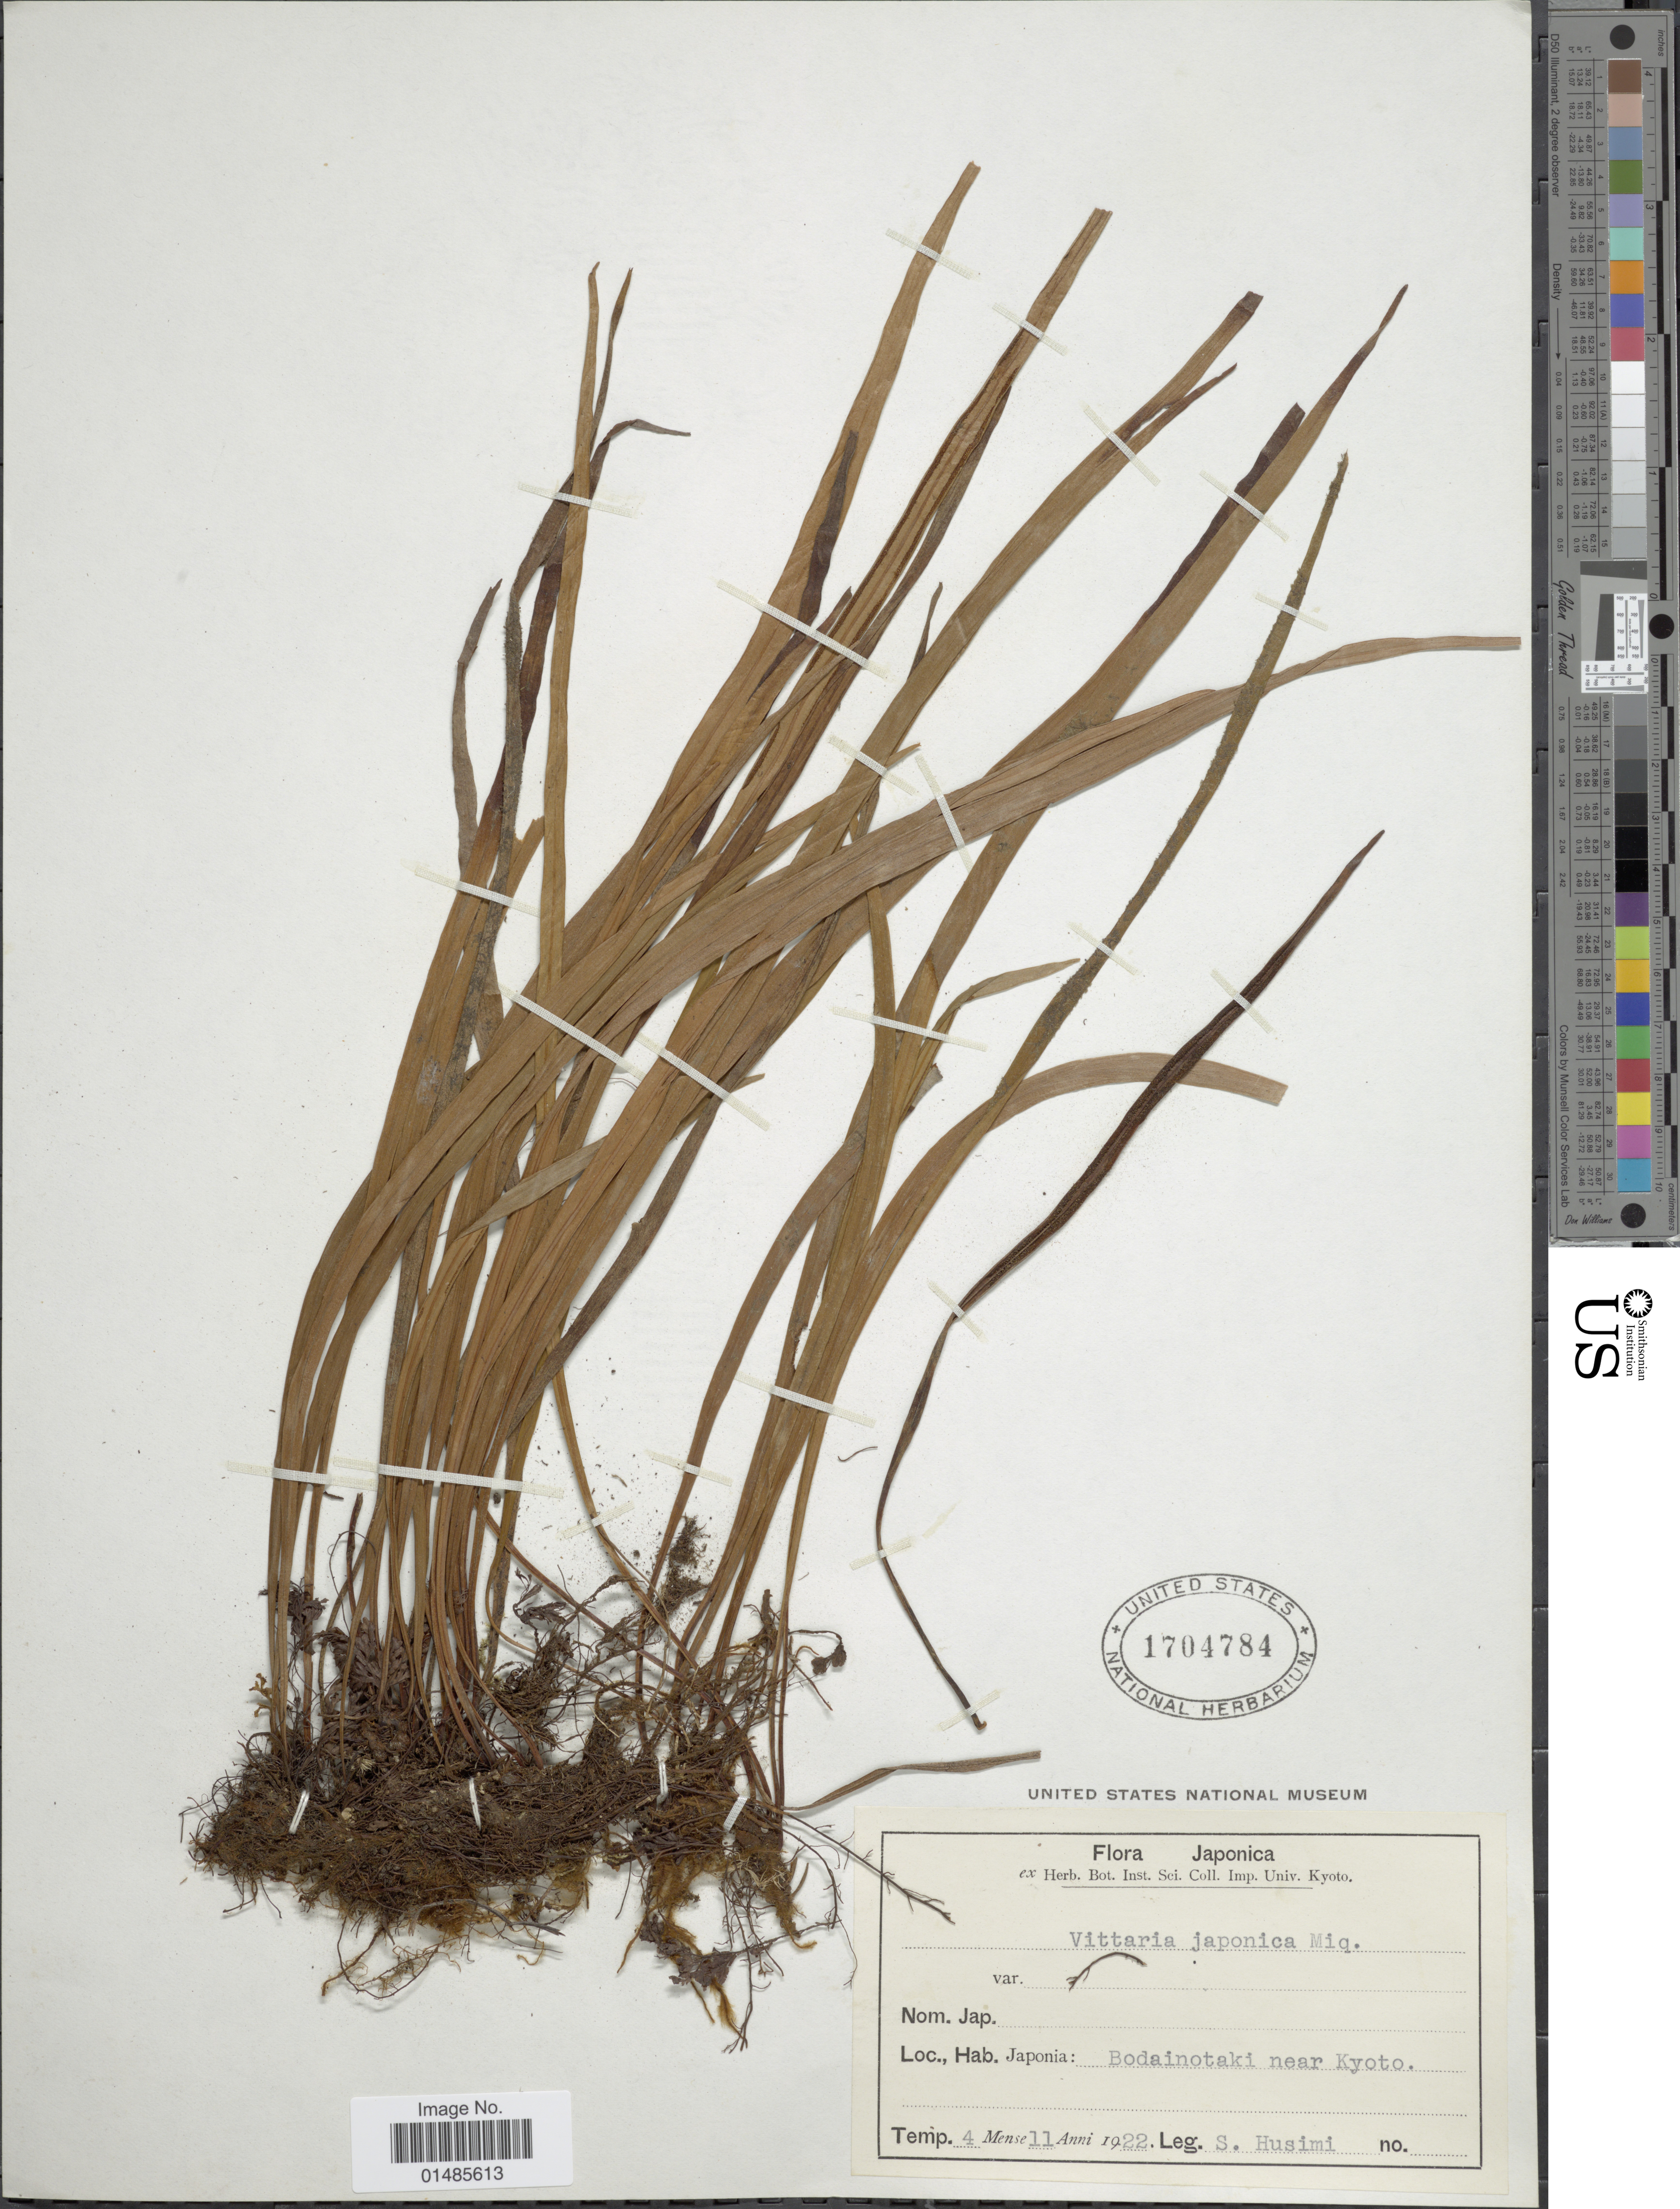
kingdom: Plantae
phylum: Tracheophyta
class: Polypodiopsida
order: Polypodiales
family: Pteridaceae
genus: Haplopteris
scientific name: Haplopteris flexuosa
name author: (Fée) E.H. Crane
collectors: S. Husimi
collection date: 1922-01-11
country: Japan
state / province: Kyoto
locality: Bodainotaki.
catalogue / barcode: US 1704784